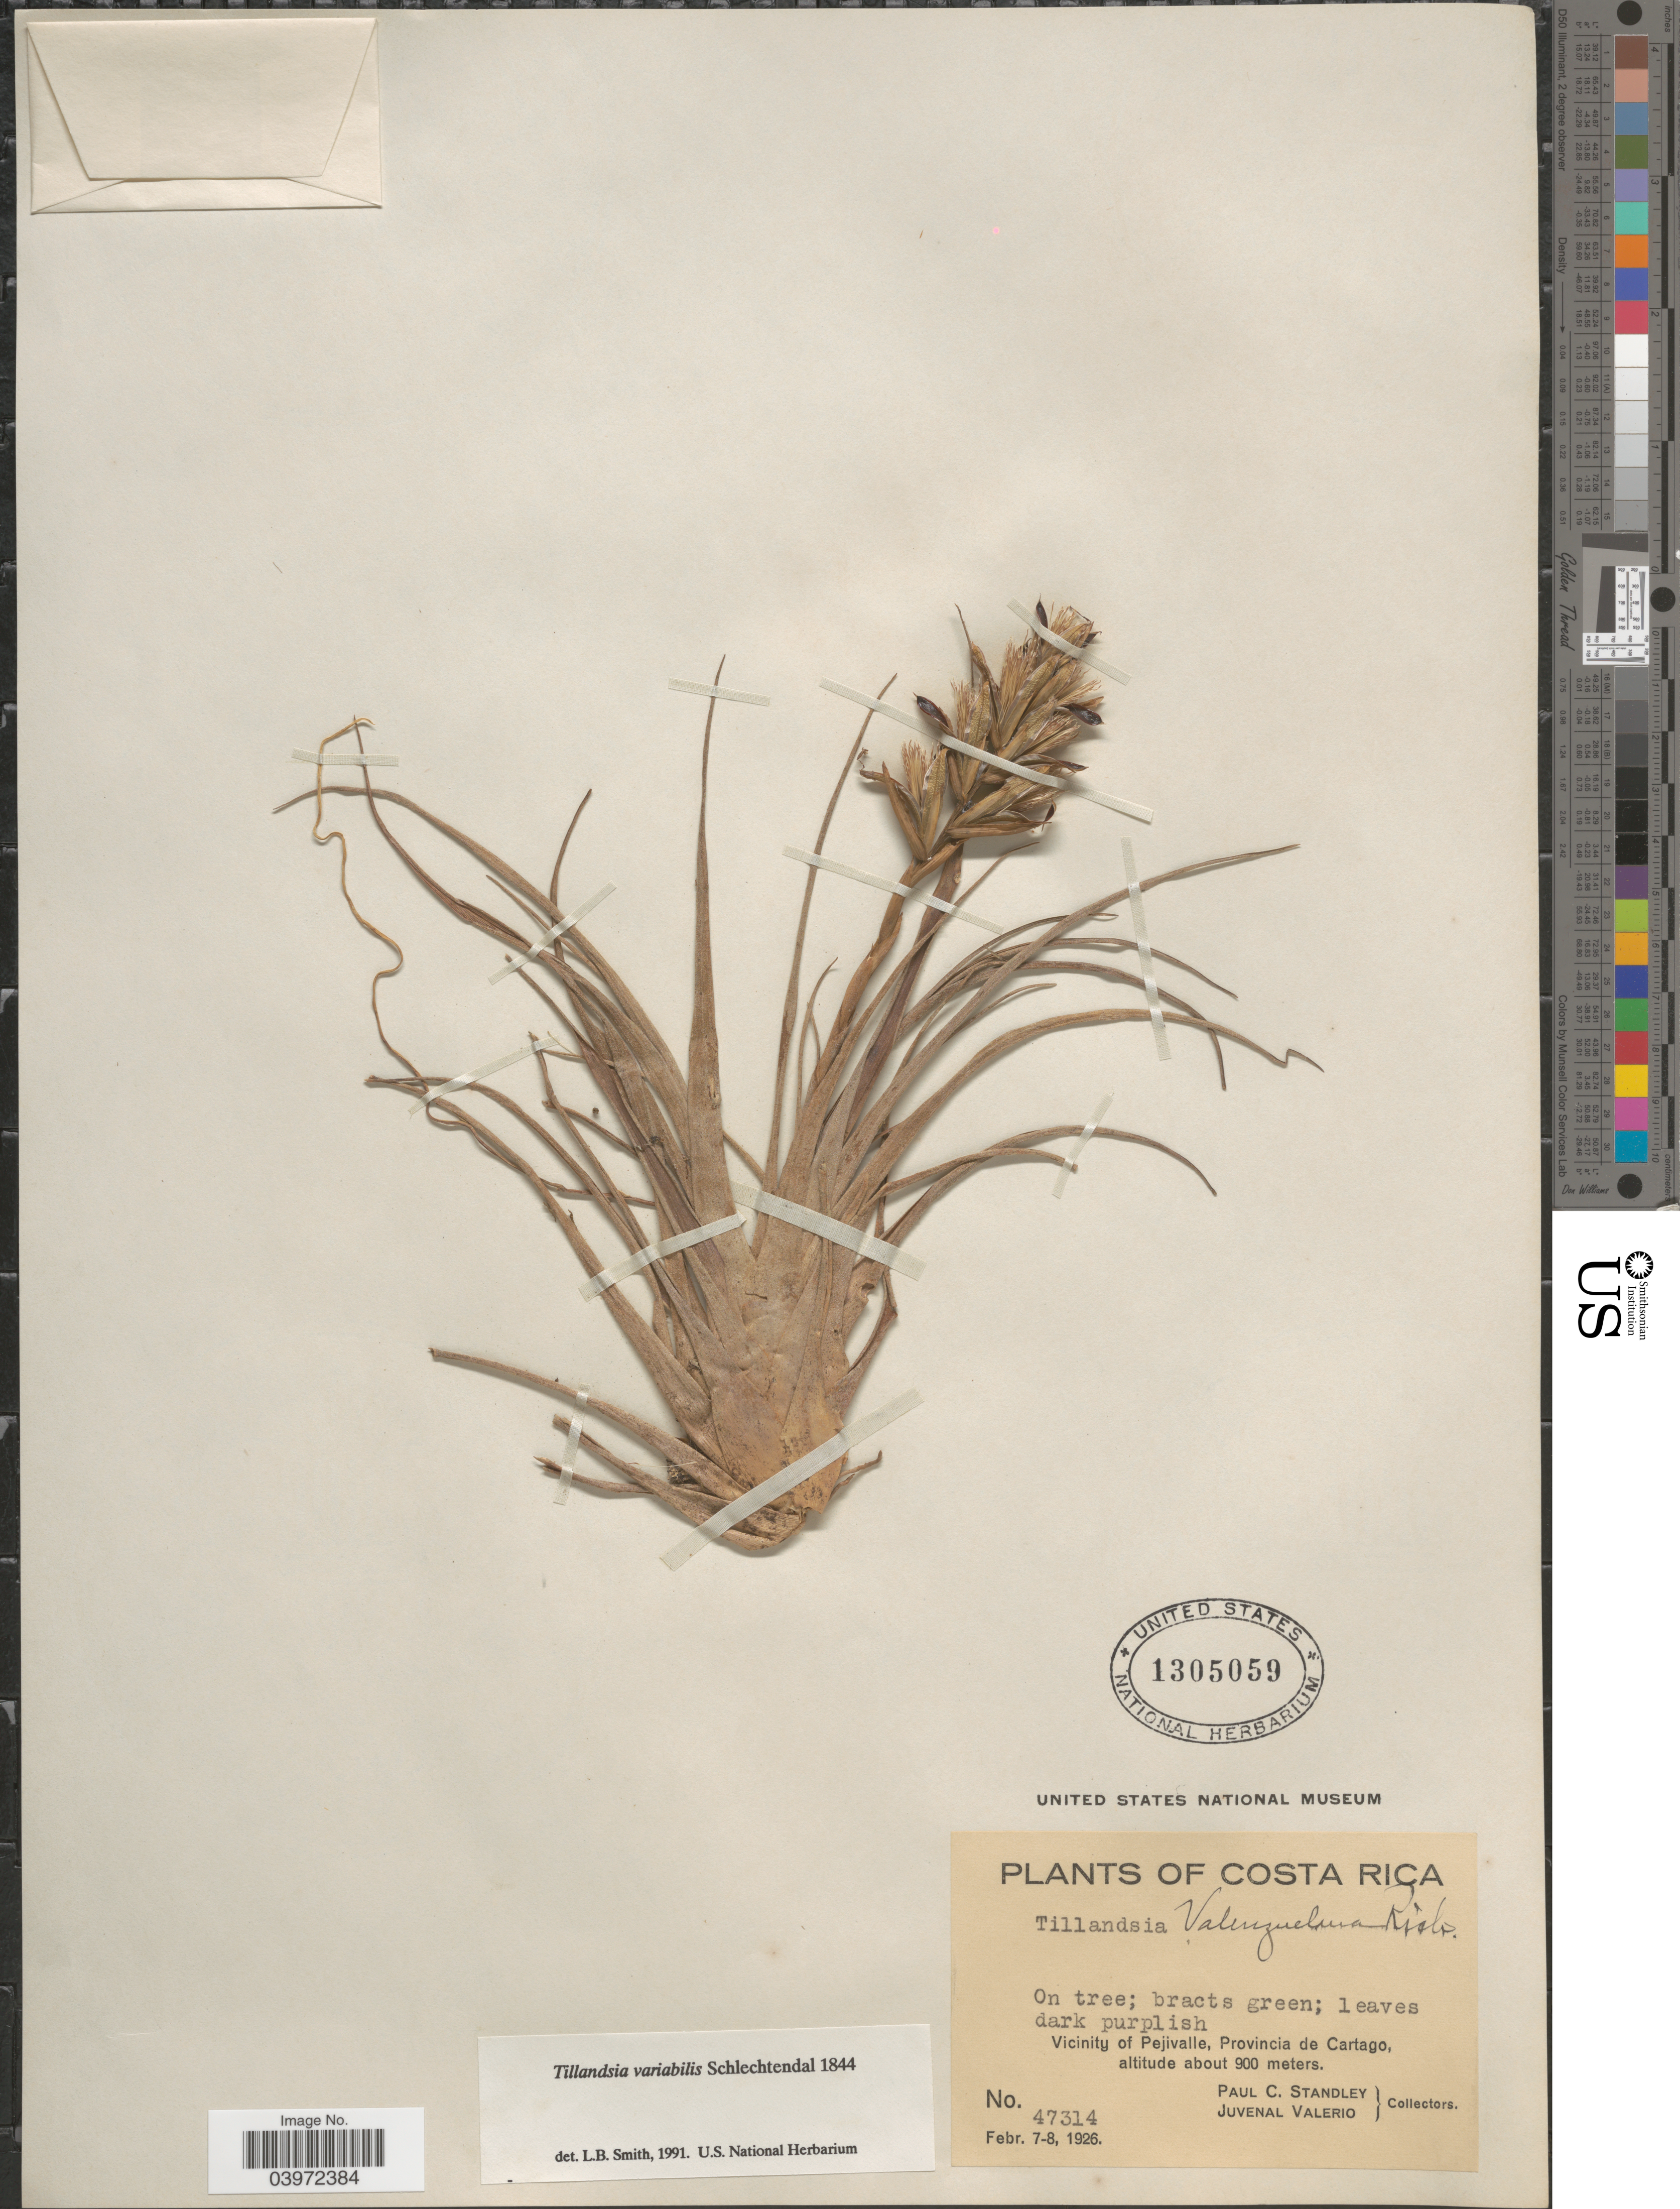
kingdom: Plantae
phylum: Tracheophyta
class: Liliopsida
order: Poales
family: Bromeliaceae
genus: Tillandsia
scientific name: Tillandsia variabilis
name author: Schltdl.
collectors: P. C. Standley & J. Valerio R.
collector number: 47314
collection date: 1926-02-07/1926-02-08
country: Costa Rica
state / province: Cartago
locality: Vicinity of Pejivalle.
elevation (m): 900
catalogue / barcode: US 1305059